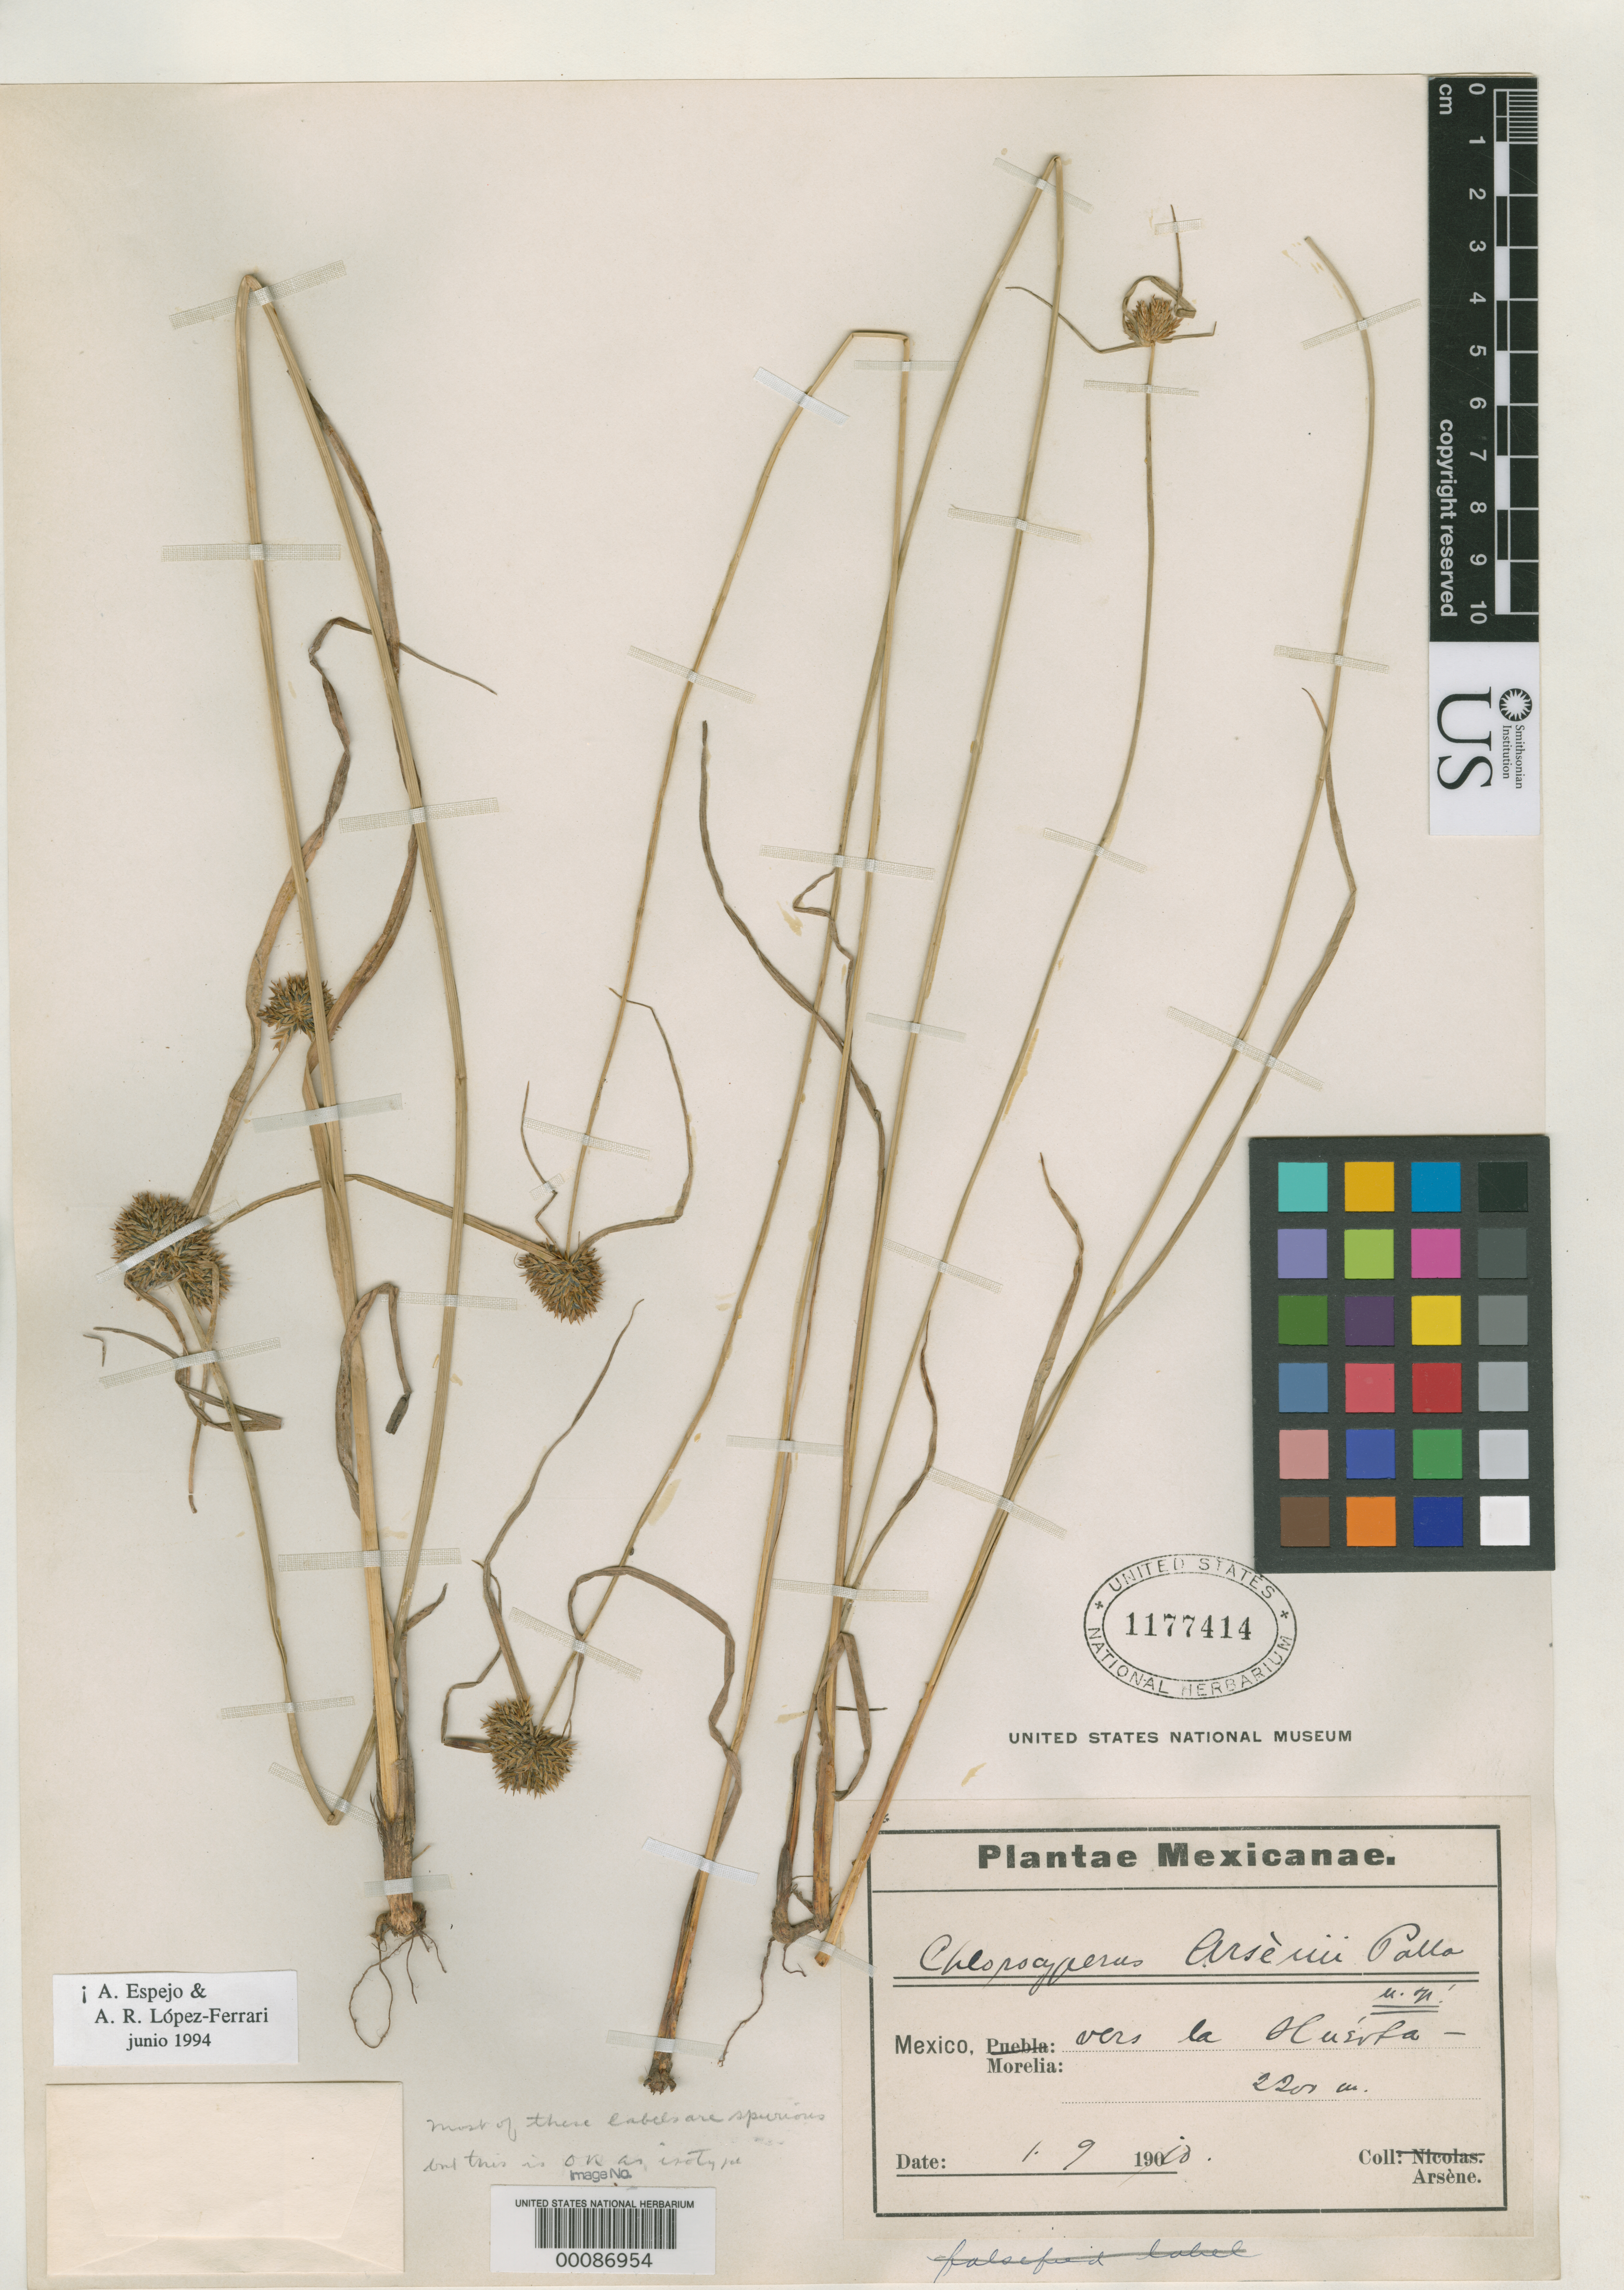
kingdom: Plantae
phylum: Tracheophyta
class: Liliopsida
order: Poales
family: Cyperaceae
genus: Chlorocyperus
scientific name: Chlorocyperus arsenii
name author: Palla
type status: Isosyntype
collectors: Bro. G. Arsène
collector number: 5318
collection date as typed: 01 Sep 1910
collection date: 1910-09-01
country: Mexico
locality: E of Monserrat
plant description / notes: Specific epithet published as "arsenii", corrected to "arsenei" in Tropicos but not IPNI.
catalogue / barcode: US 1177414